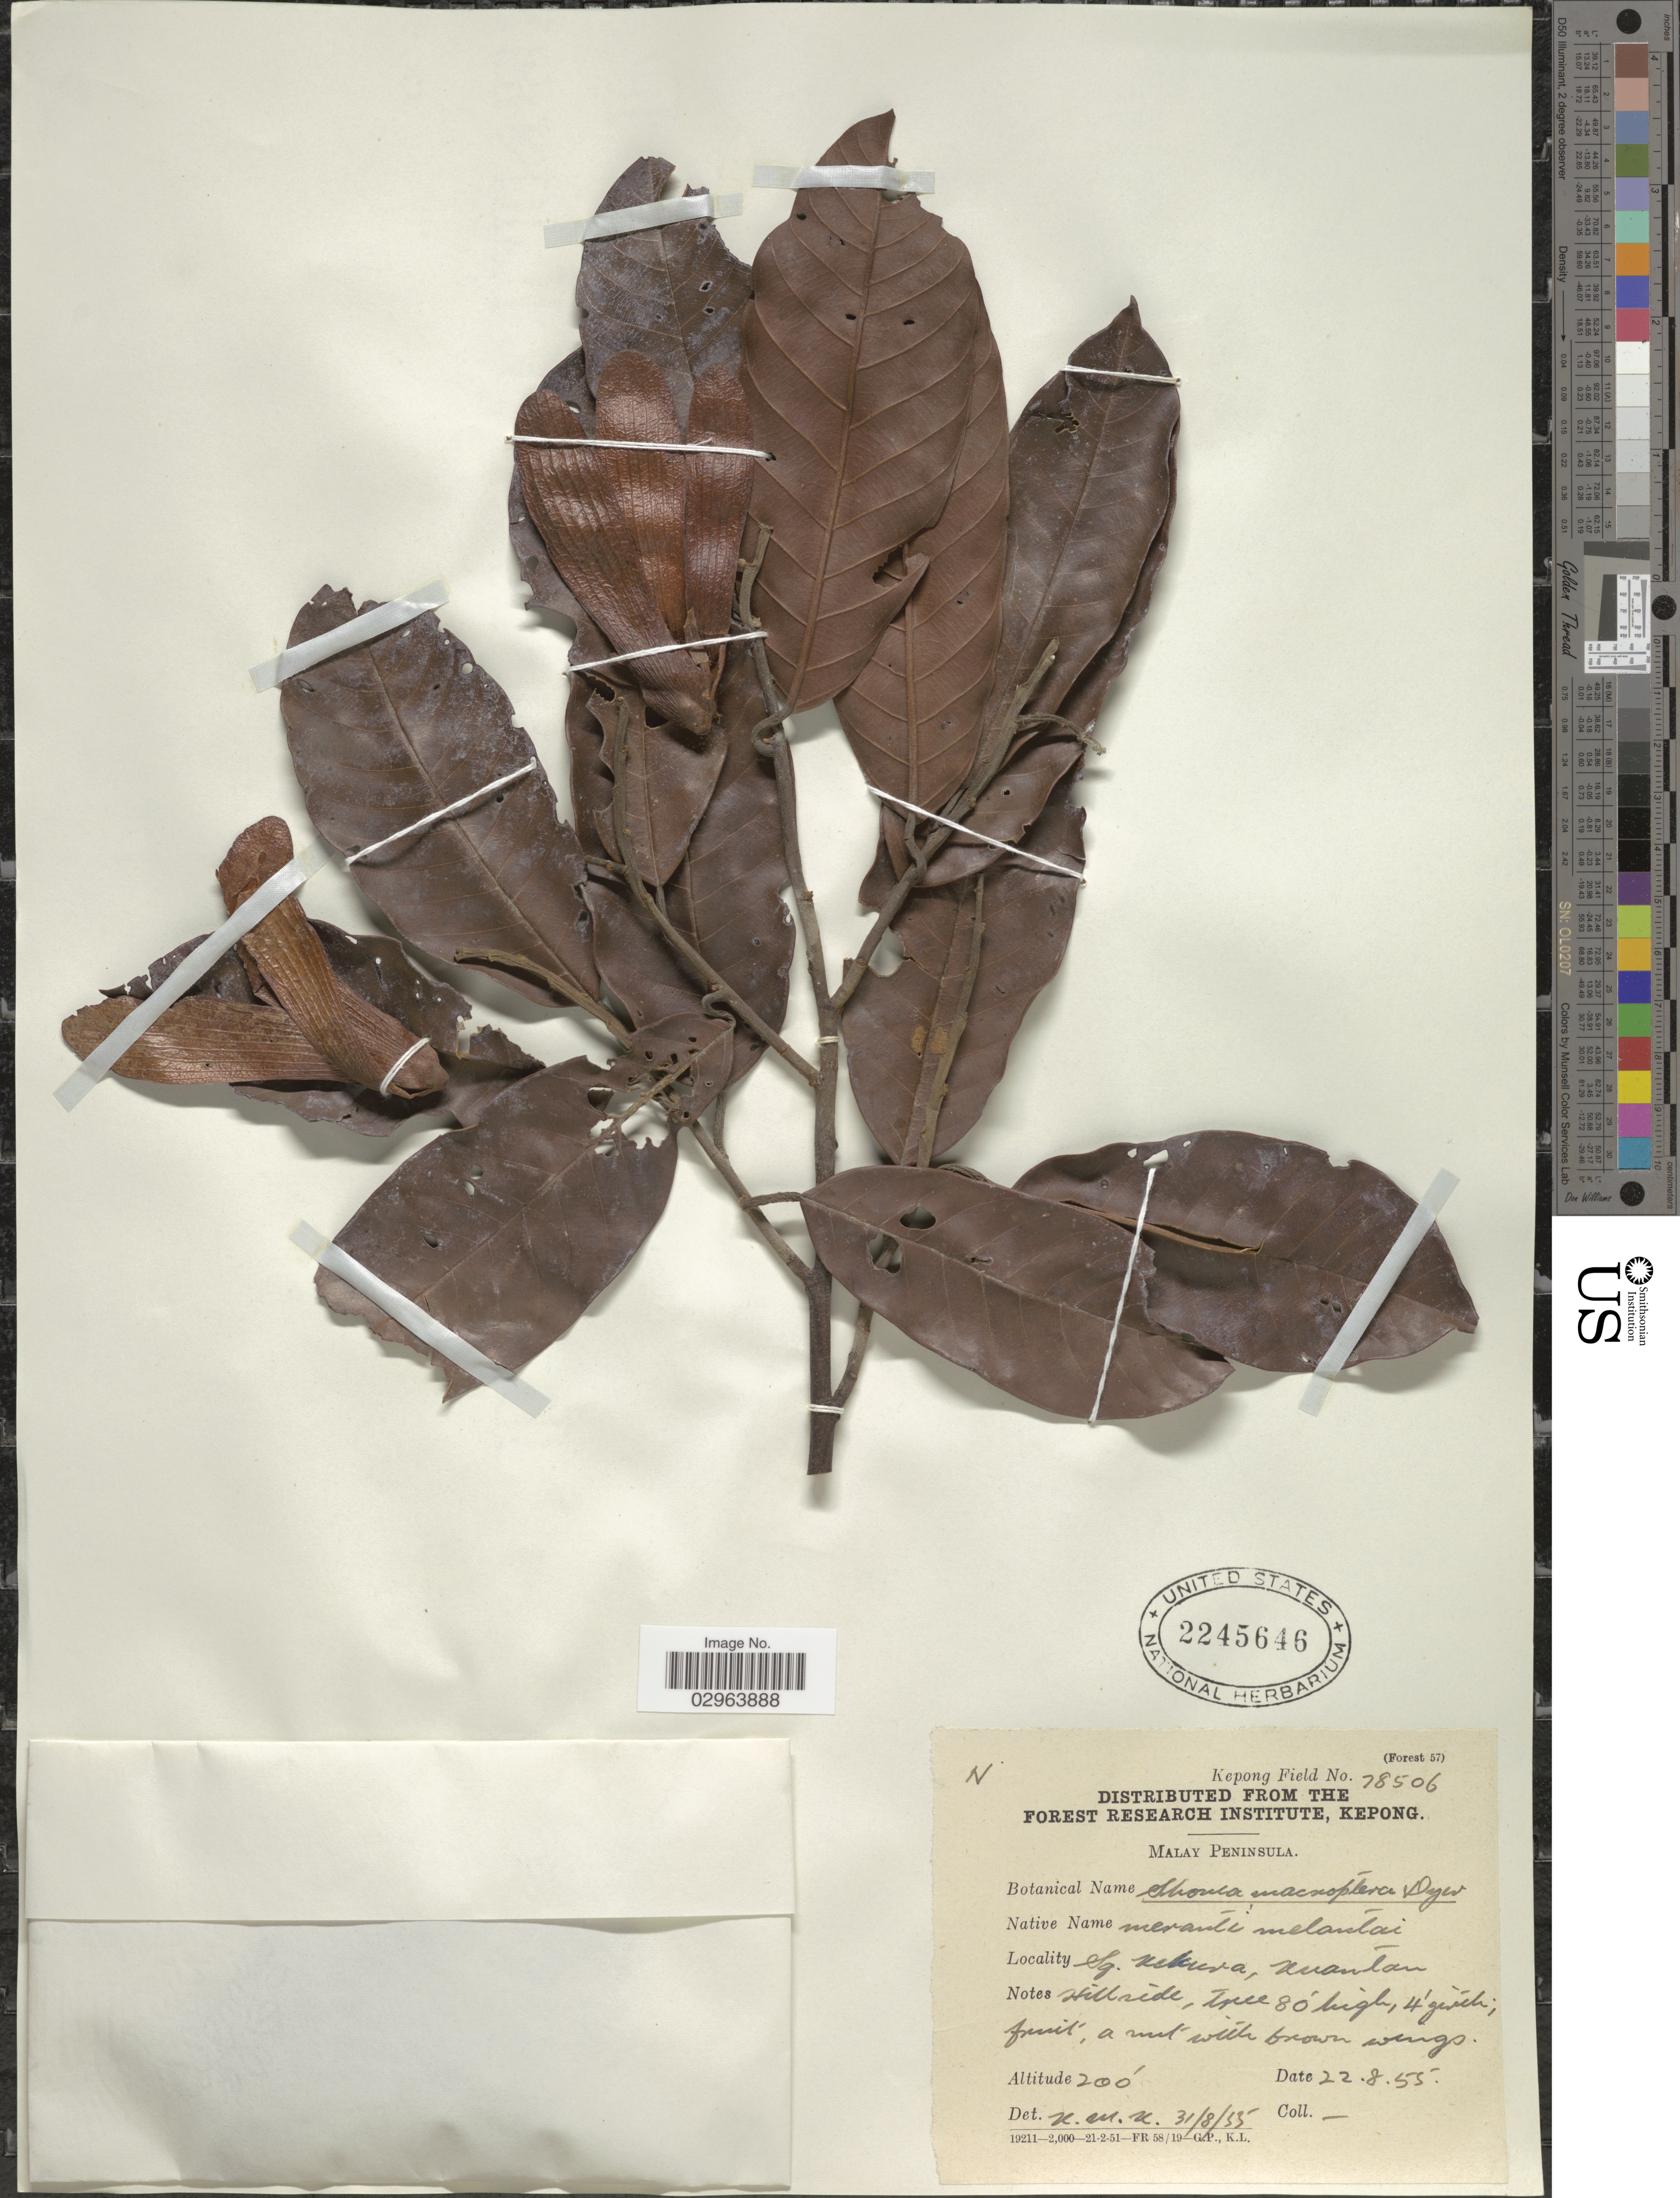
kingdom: Plantae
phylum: Tracheophyta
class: Magnoliopsida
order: Malvales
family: Dipterocarpaceae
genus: Rubroshorea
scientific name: Rubroshorea macroptera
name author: (Dyer) P.S. Ashton & J. Heck.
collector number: Kepong Field 78506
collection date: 1955-08-22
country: Malaysia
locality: Malay Peninsula. Sg. Nekura, Kuantan.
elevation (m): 61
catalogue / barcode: US 2245646